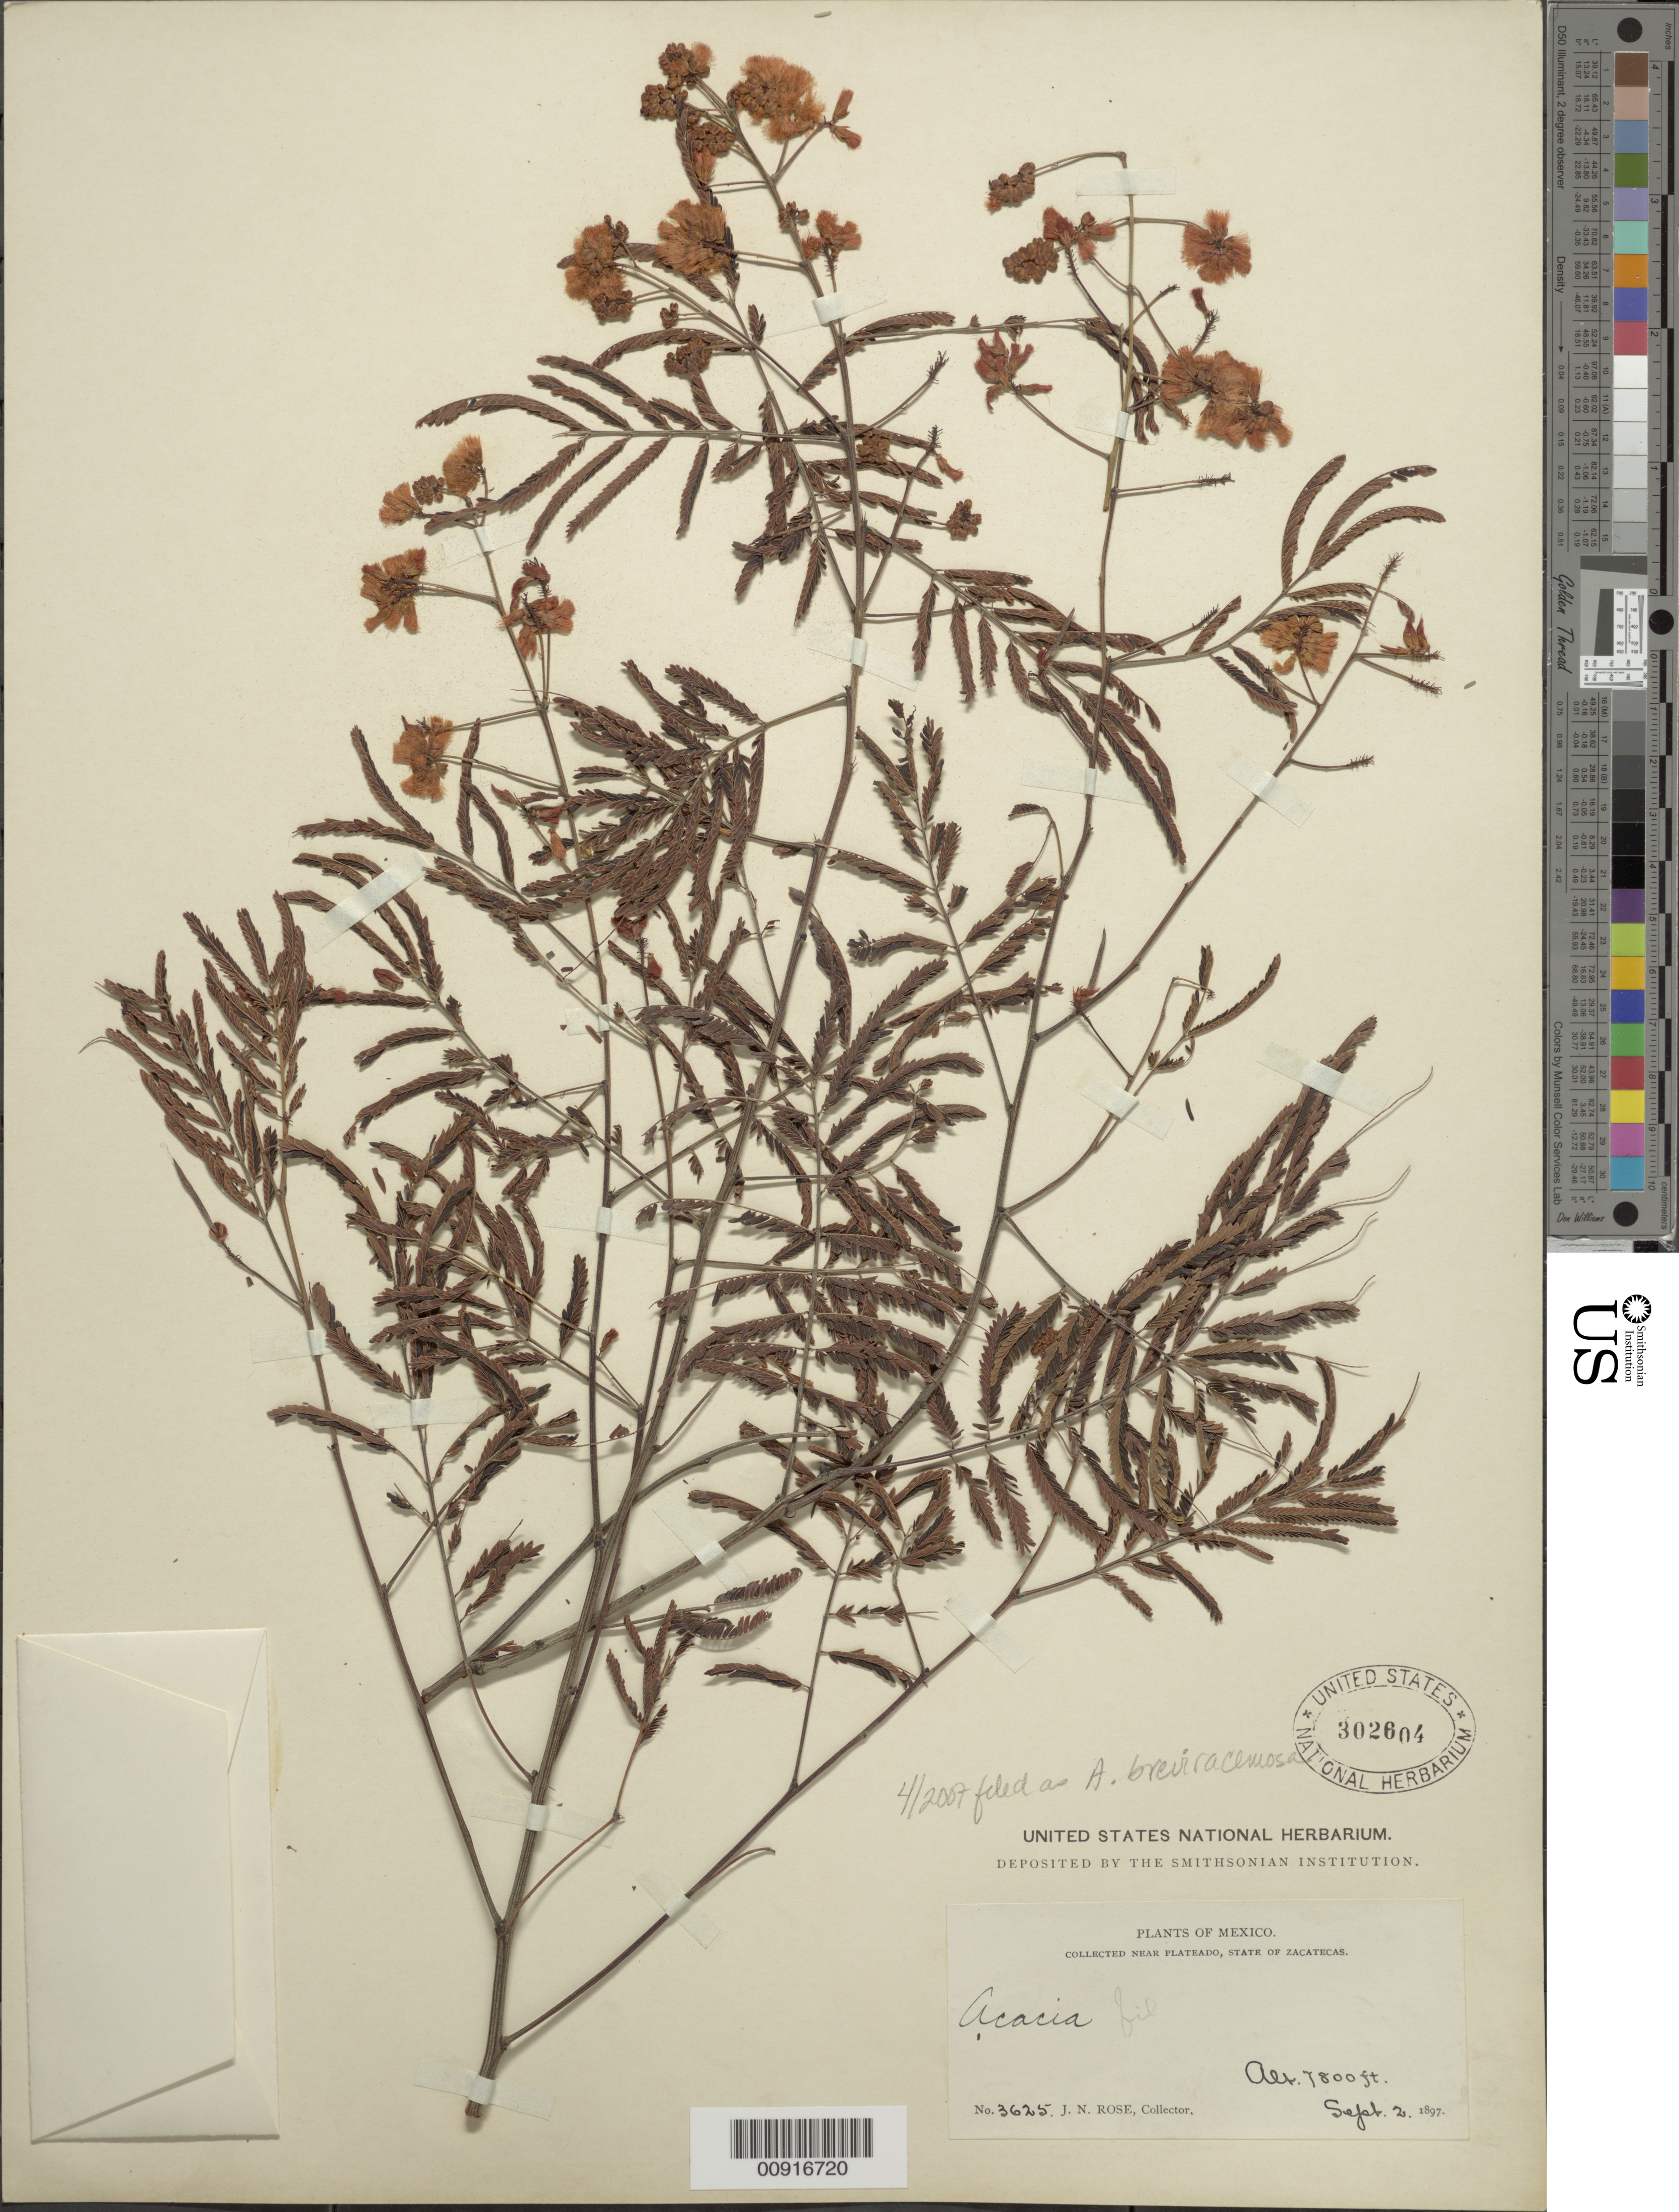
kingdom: Plantae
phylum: Tracheophyta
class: Magnoliopsida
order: Fabales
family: Fabaceae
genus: Acaciella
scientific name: Acaciella angustissima var. angustissima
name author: (Mill.) Britton & Rose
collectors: J. N. Rose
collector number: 3625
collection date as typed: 03 Sep 1897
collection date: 1897-09-03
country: Mexico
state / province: Zacatecas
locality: Near Plateado, State of Zacatecas.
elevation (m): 2377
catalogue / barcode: US 302604